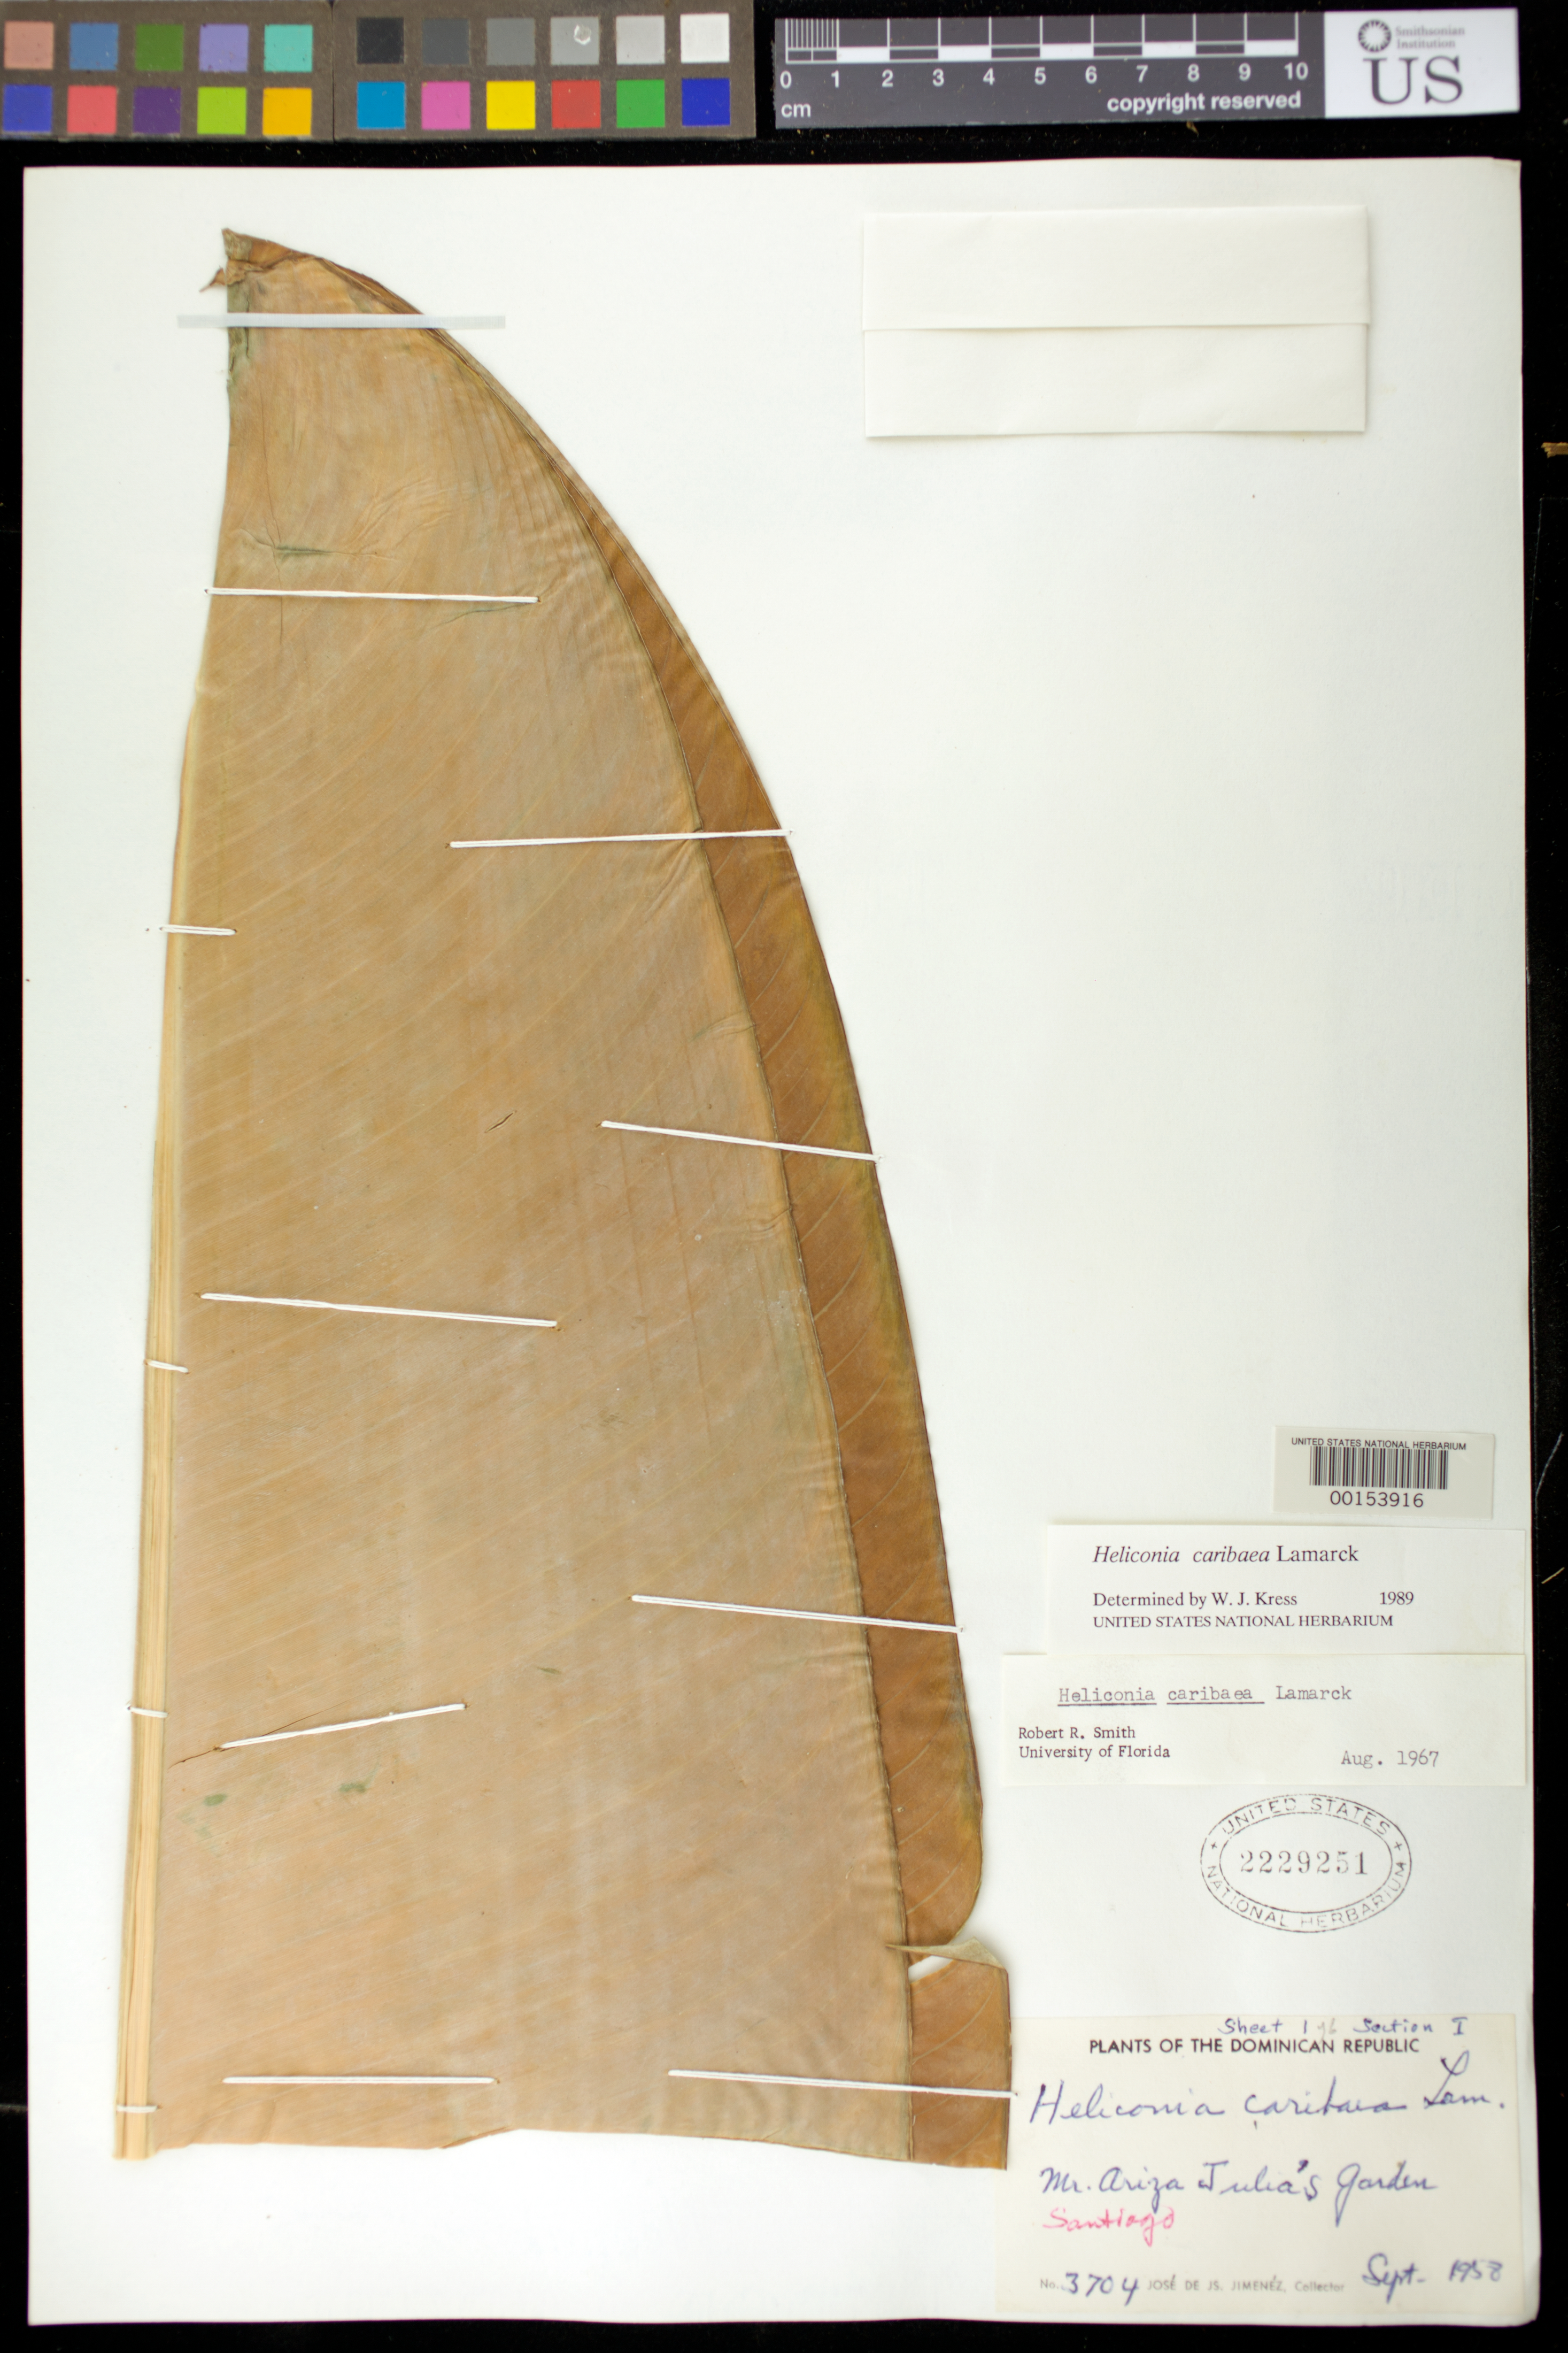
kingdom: Plantae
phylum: Tracheophyta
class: Liliopsida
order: Zingiberales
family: Heliconiaceae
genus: Heliconia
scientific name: Heliconia caribaea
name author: Lam.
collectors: J. J. Jiménez Almonte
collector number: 3704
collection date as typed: Sep 1958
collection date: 1958-09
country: Dominican Republic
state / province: Santiago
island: Hispaniola Island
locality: Mr. ariza julia's garden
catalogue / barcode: US 2229251